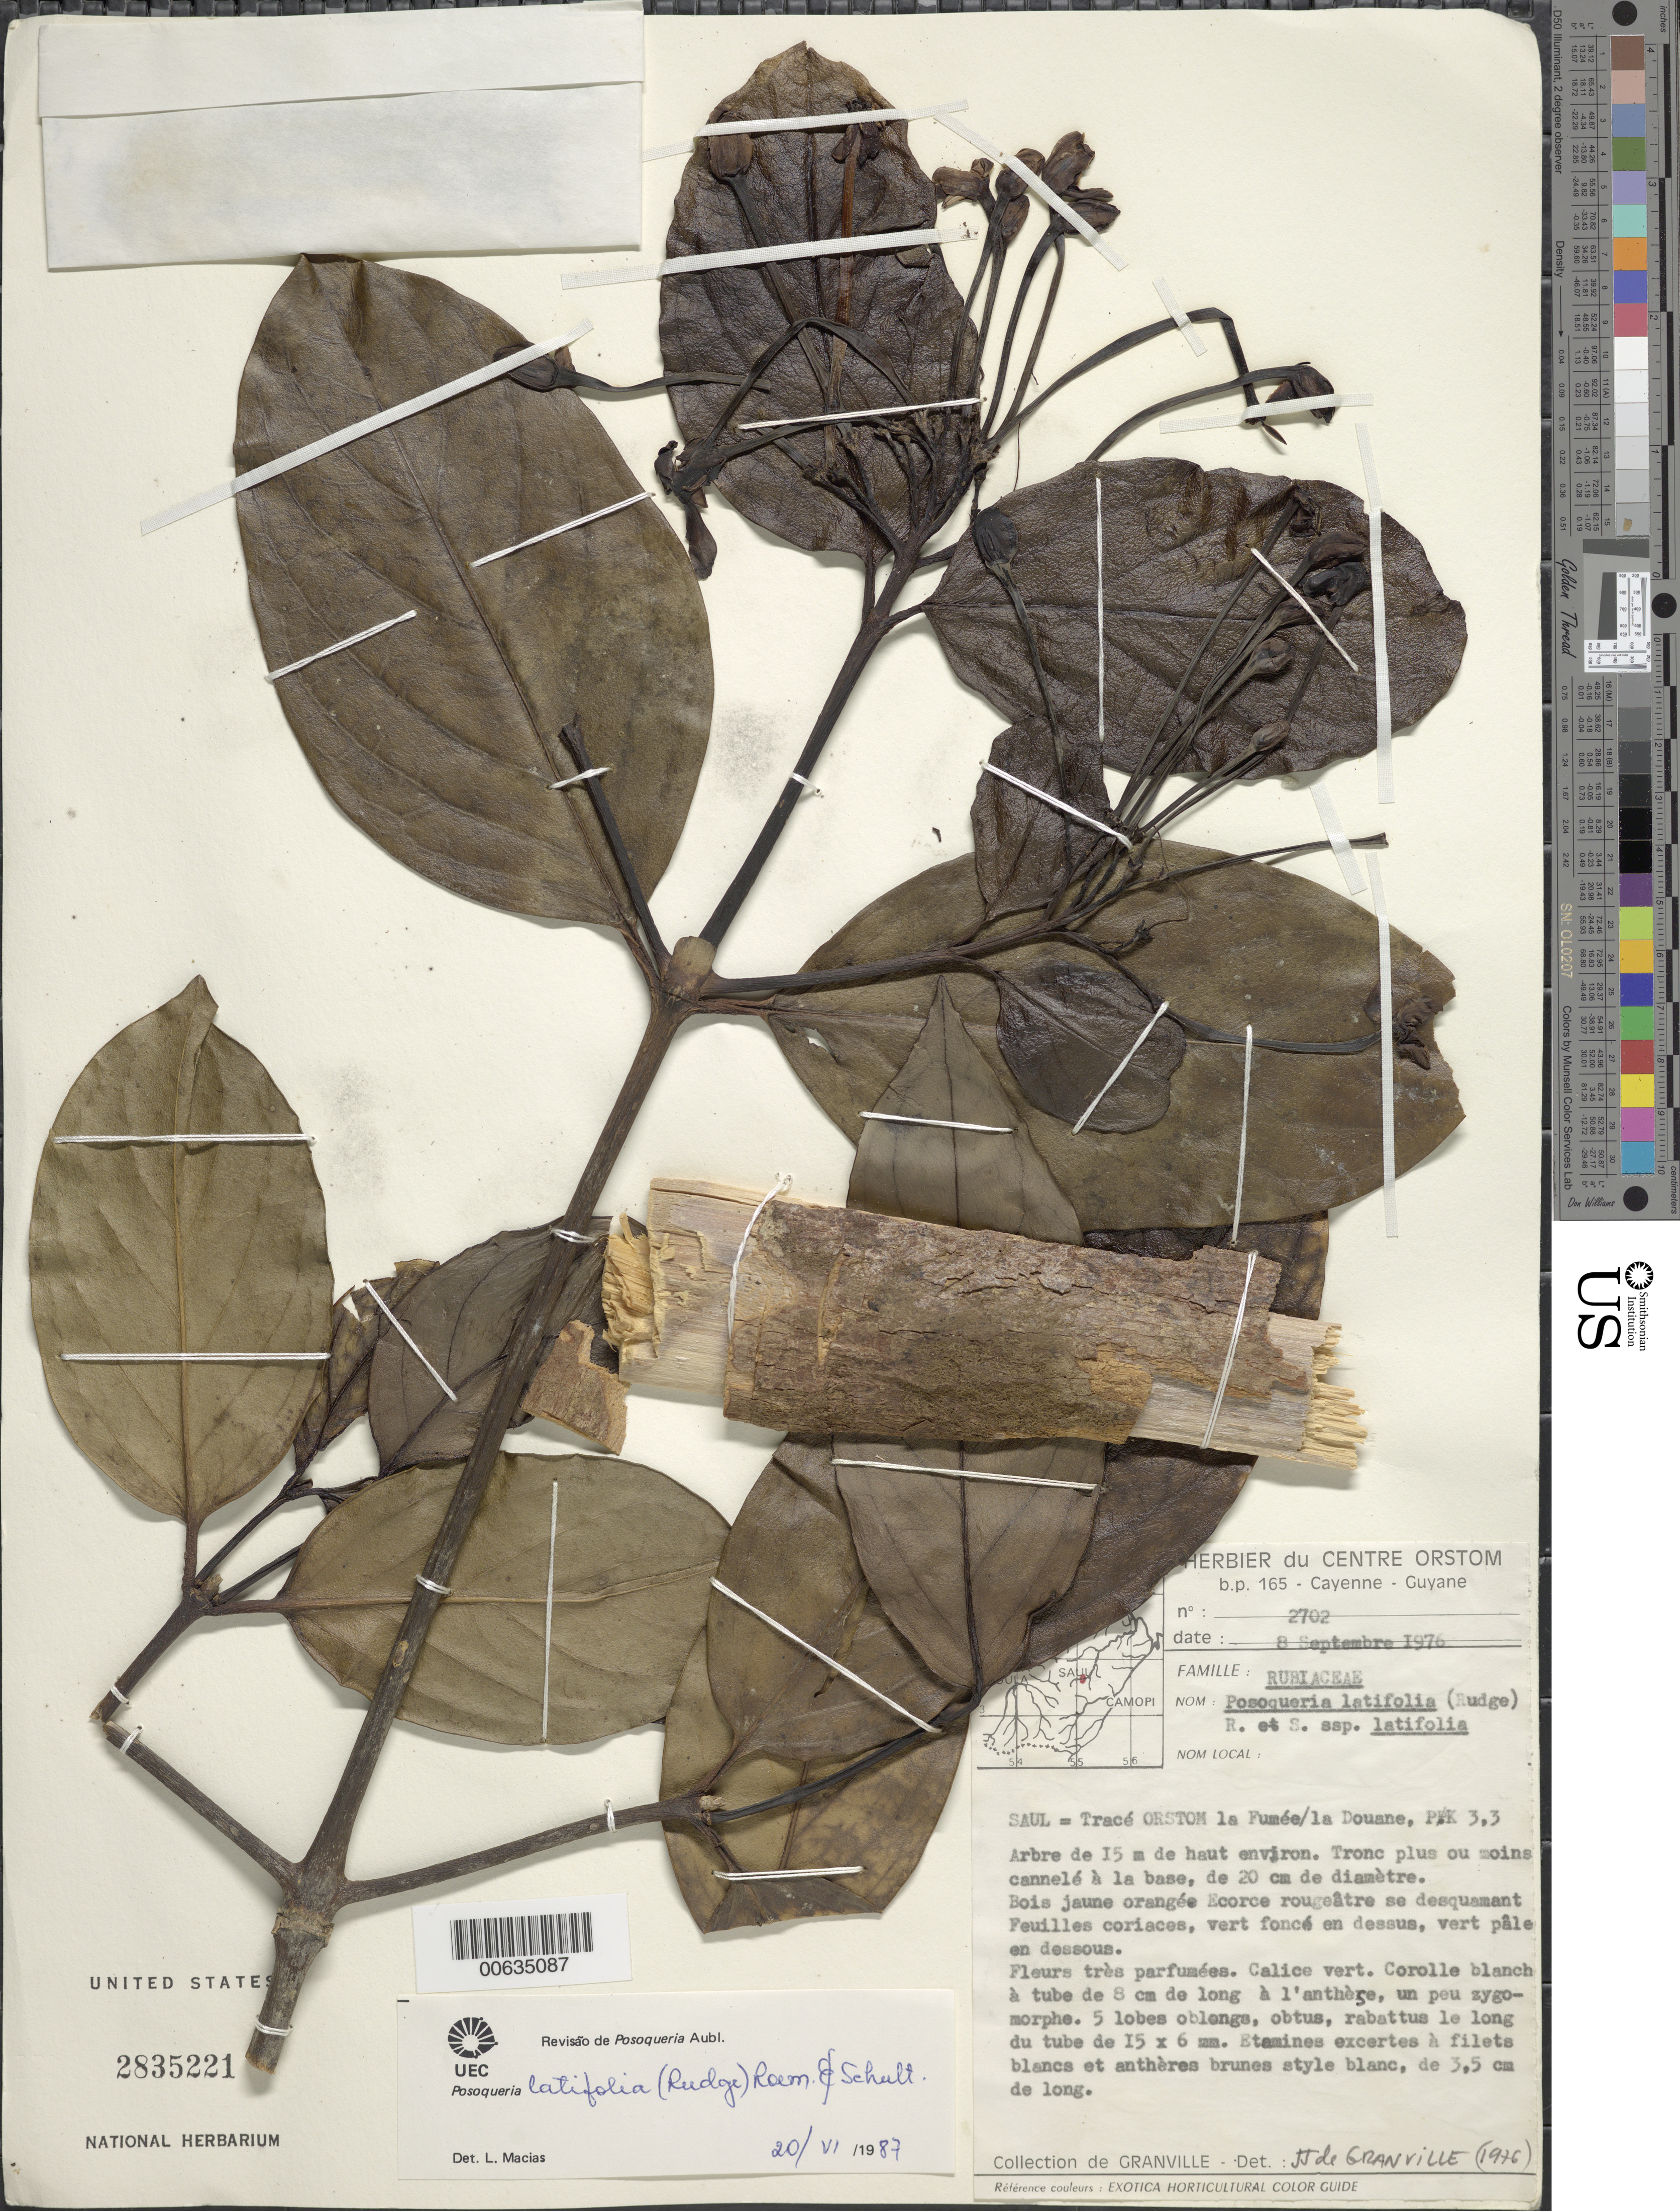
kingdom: Plantae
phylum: Tracheophyta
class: Magnoliopsida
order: Gentianales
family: Rubiaceae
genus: Posoqueria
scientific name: Posoqueria latifolia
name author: (Rudge) Roem. & Schult.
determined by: Macias, L.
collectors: J.-J. de Granville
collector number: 2702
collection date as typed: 8-Sep-76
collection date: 1976-09-08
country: French Guiana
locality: Saül, tracé ORSTOM la Fumée/la Douane, PK 3.3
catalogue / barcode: US 2835221